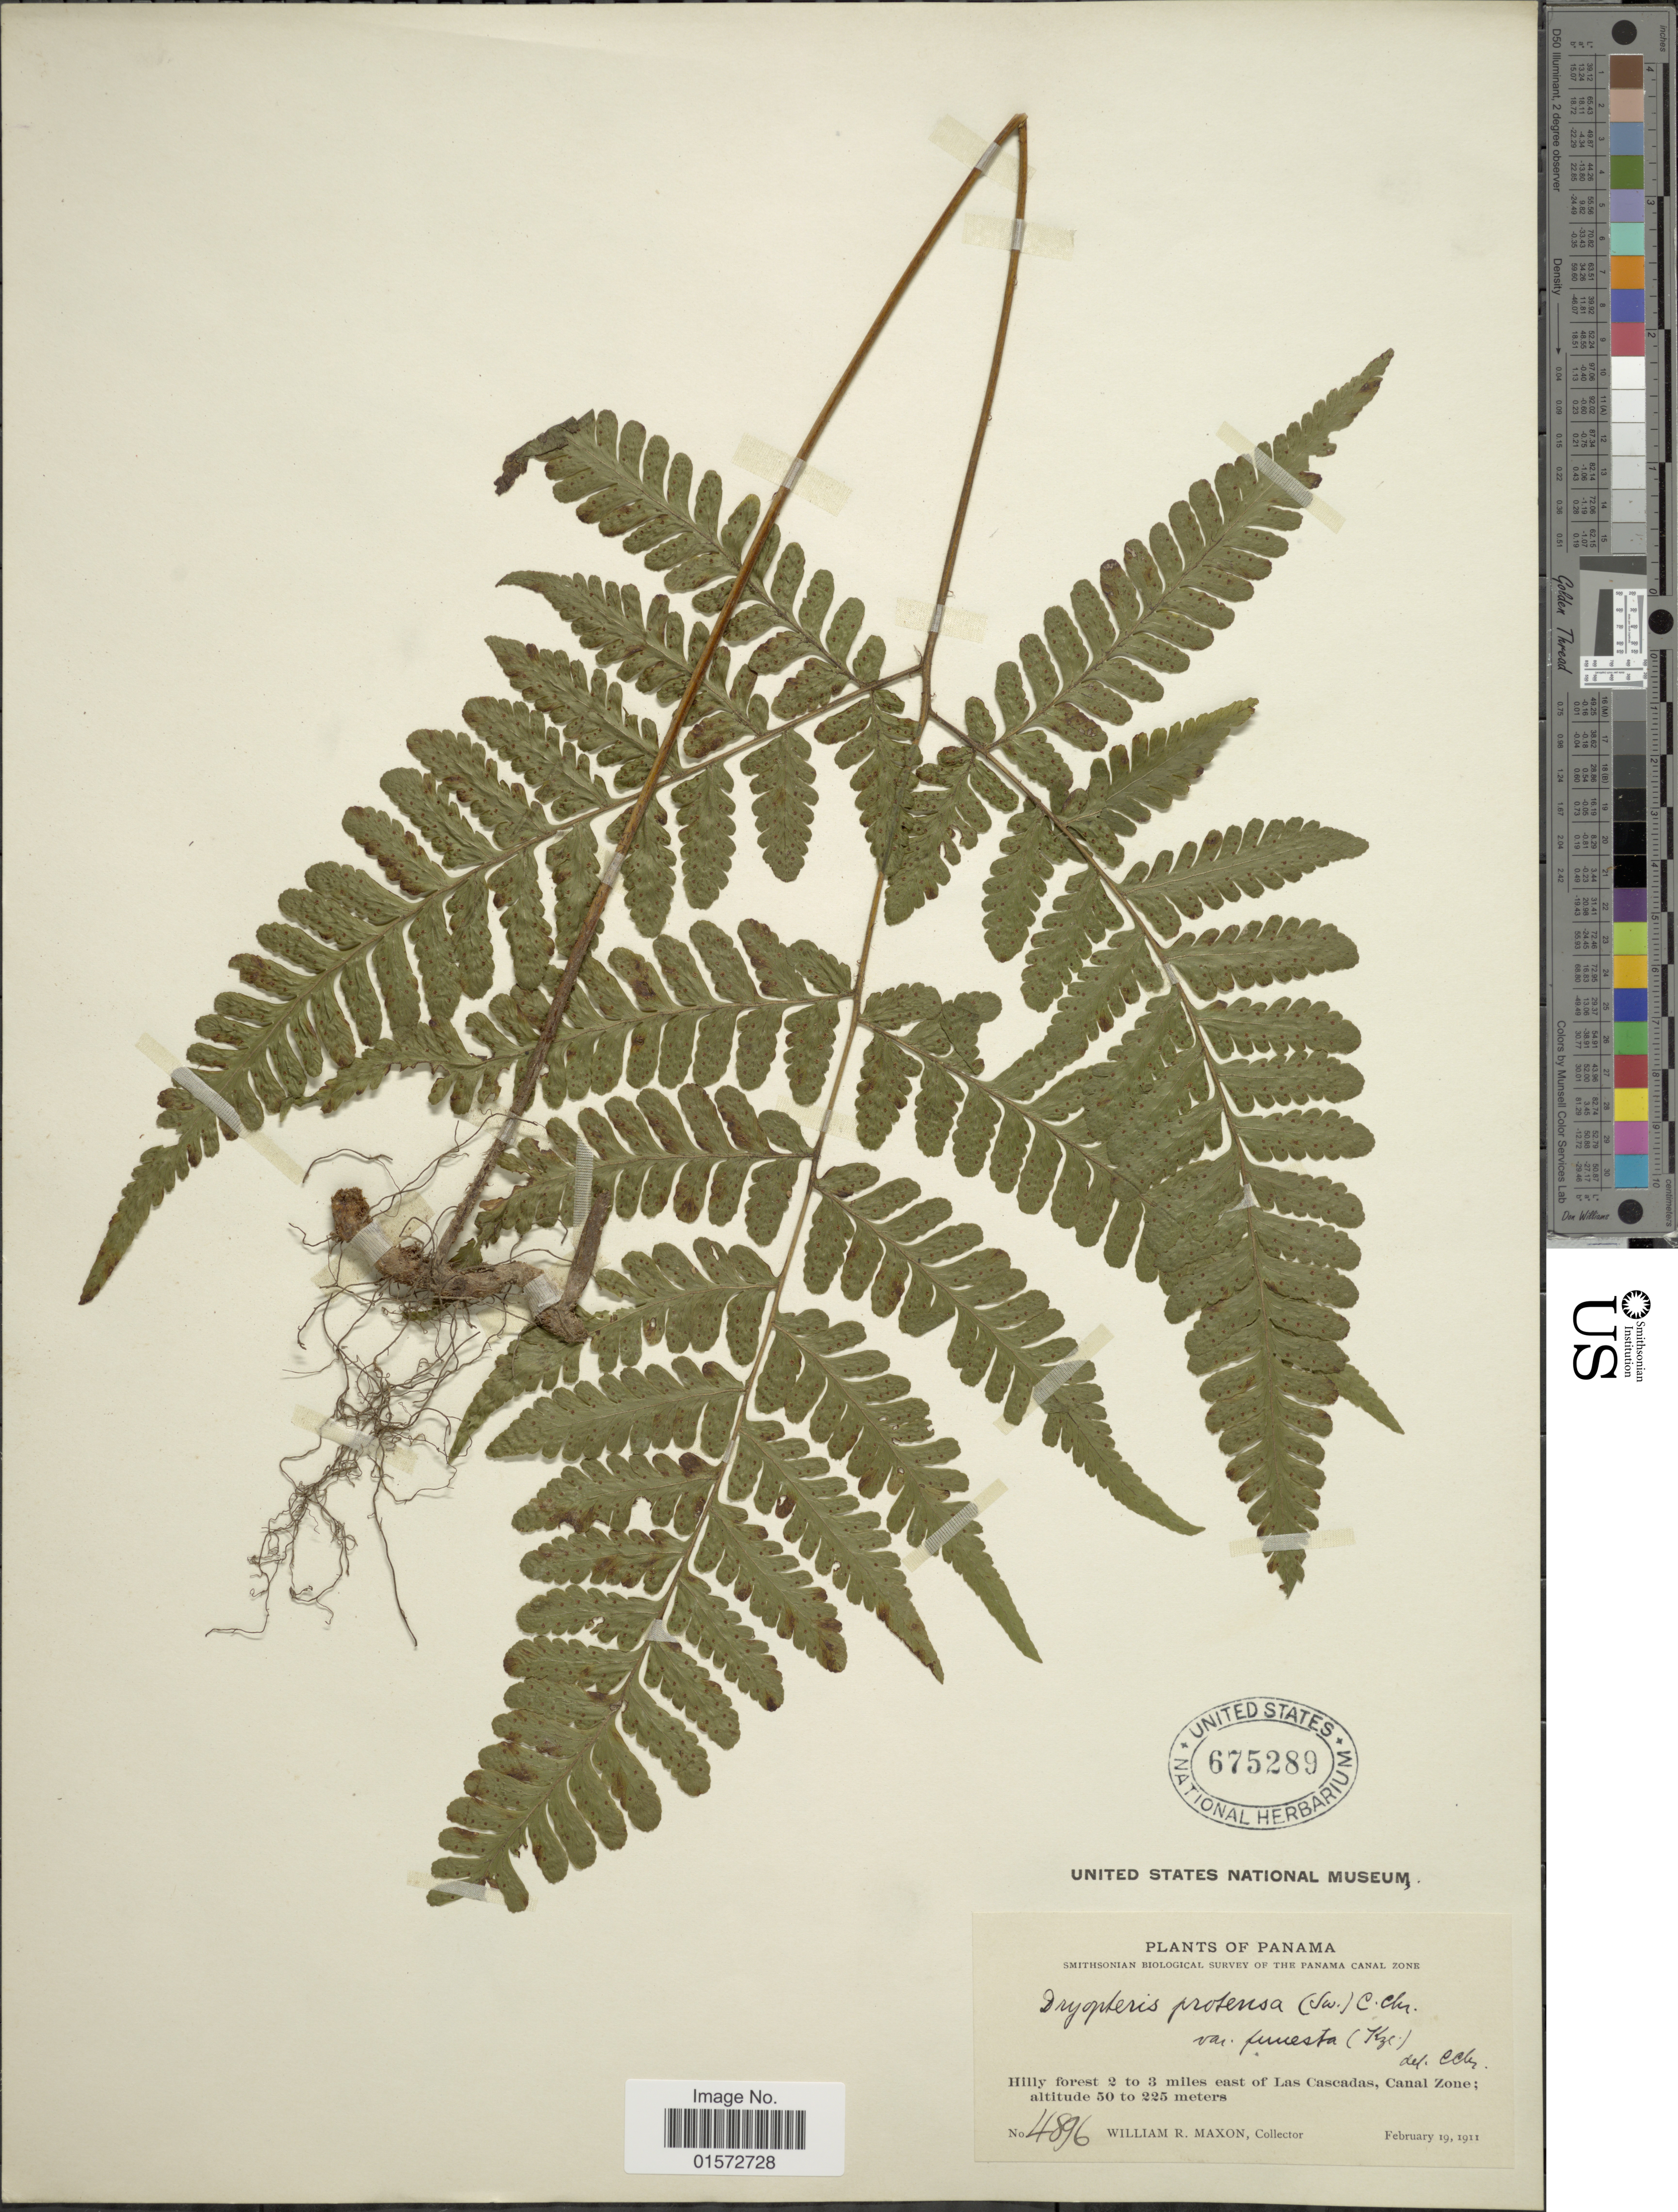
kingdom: Plantae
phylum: Tracheophyta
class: Polypodiopsida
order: Polypodiales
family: Tectariaceae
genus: Triplophyllum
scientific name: Triplophyllum funestum var. funestum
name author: (Kunze) Holttum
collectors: W. R. Maxon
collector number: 4896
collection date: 1911-02-19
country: Panama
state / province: Colón / Panamá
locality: Hilly forest 2 to 3 miles east of Las Cascadas, Canal Zone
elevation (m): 50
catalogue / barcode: US 675289